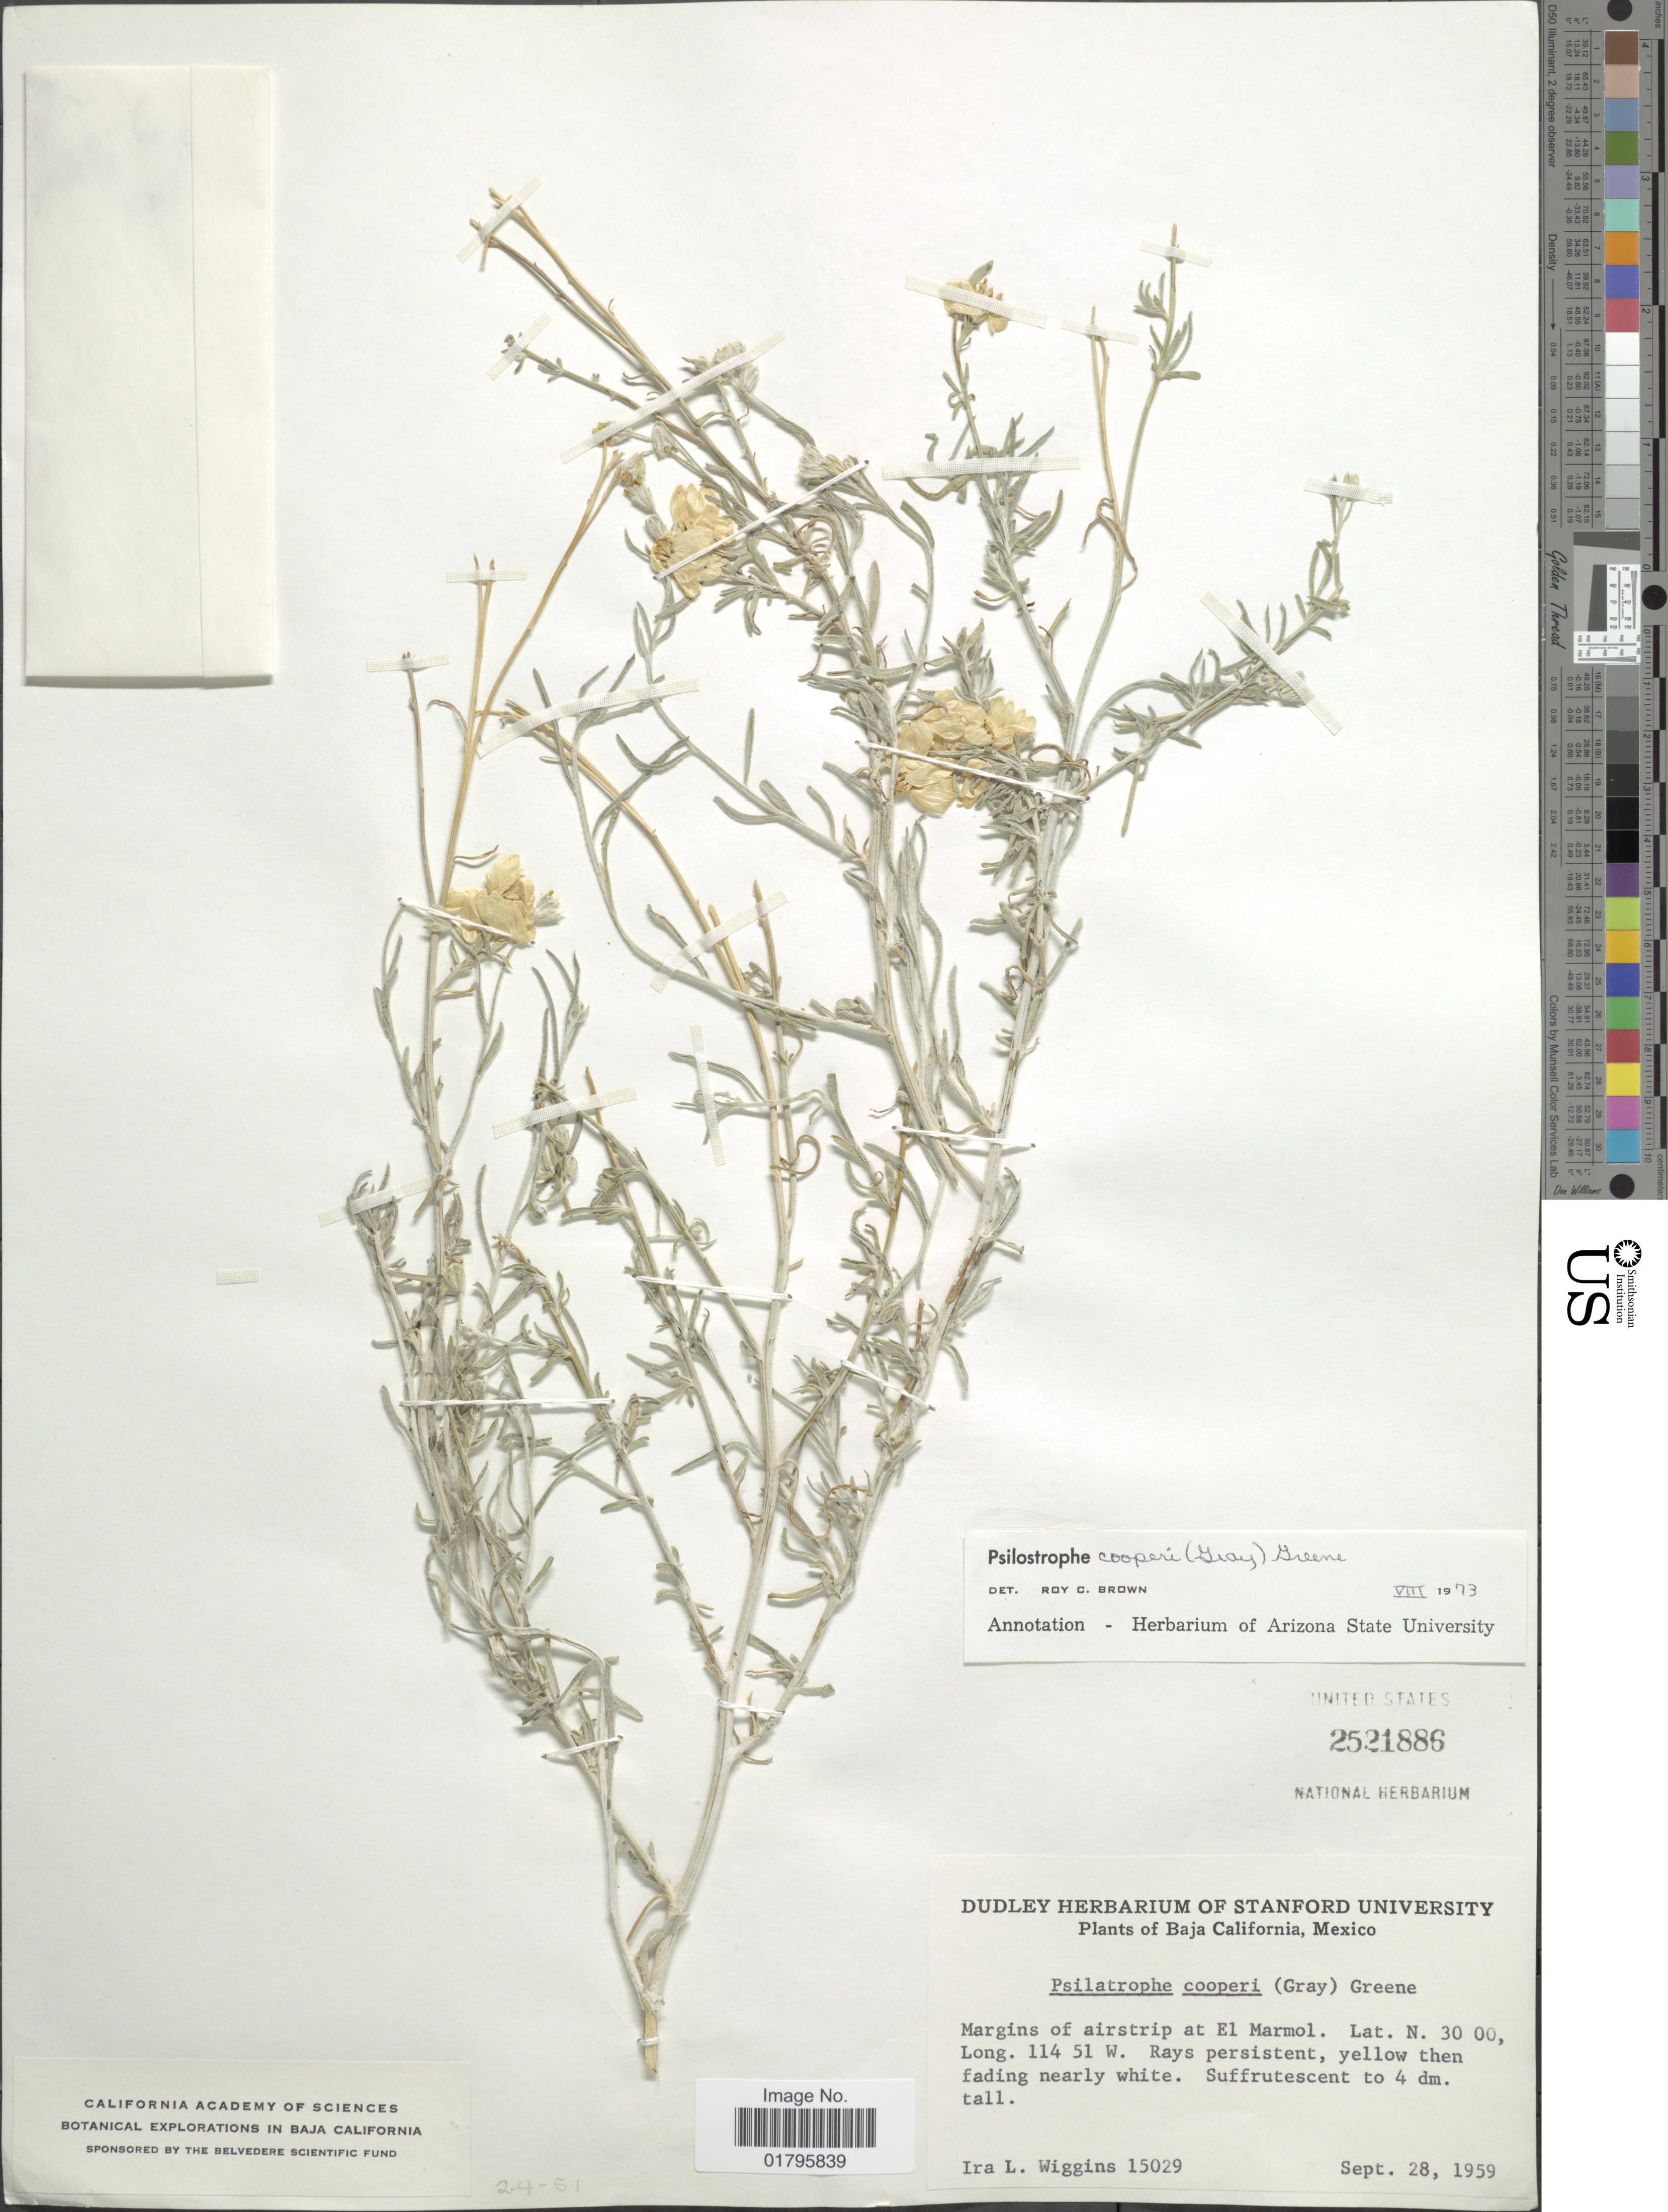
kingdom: Plantae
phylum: Tracheophyta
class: Magnoliopsida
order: Asterales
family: Asteraceae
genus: Psilostrophe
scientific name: Psilostrophe cooperi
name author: (A. Gray) Greene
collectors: I. L. Wiggins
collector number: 15029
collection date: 1959-09-28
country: Mexico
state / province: Baja California Sur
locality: Margins of airstrip at El Marmol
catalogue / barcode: US 2521886